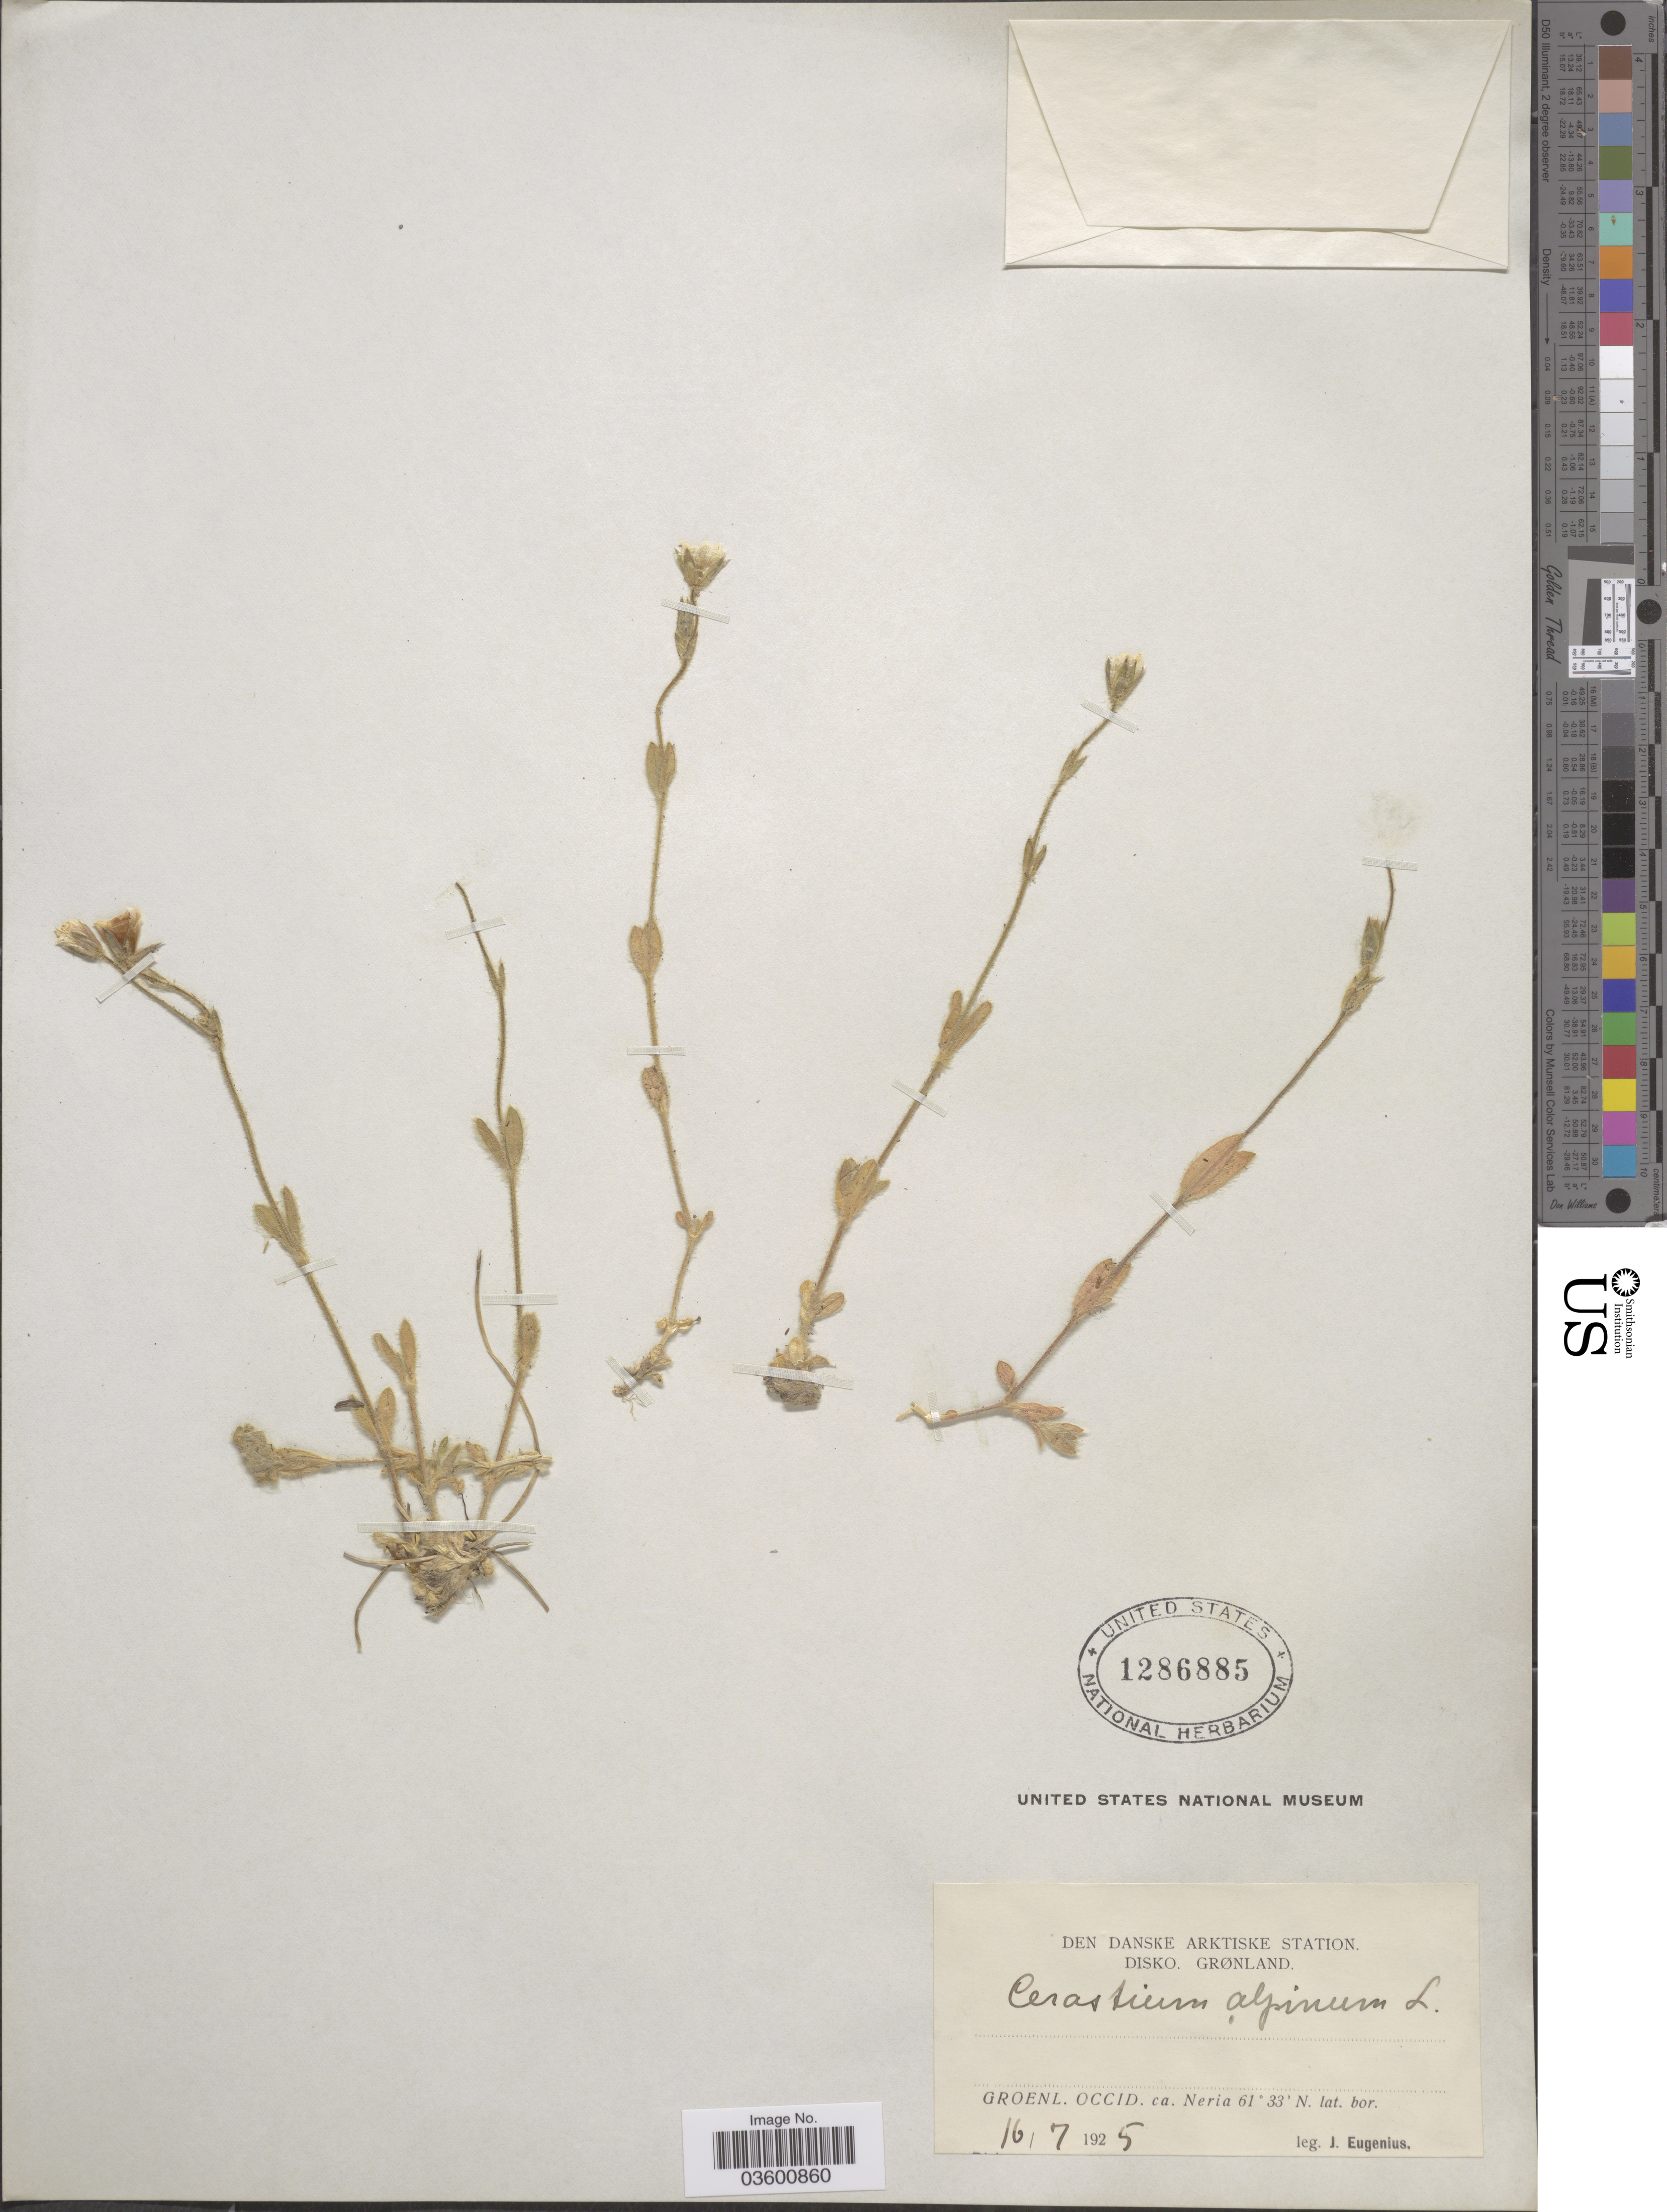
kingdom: Plantae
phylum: Tracheophyta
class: Magnoliopsida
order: Caryophyllales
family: Caryophyllaceae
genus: Cerastium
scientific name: Cerastium alpinum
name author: L.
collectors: J. Eugenius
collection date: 1925-07-16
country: Greenland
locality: Den Danske Arktiske Station. Disko. Grønland. Groenl. Occid. ca. Neria.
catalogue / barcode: US 1286885